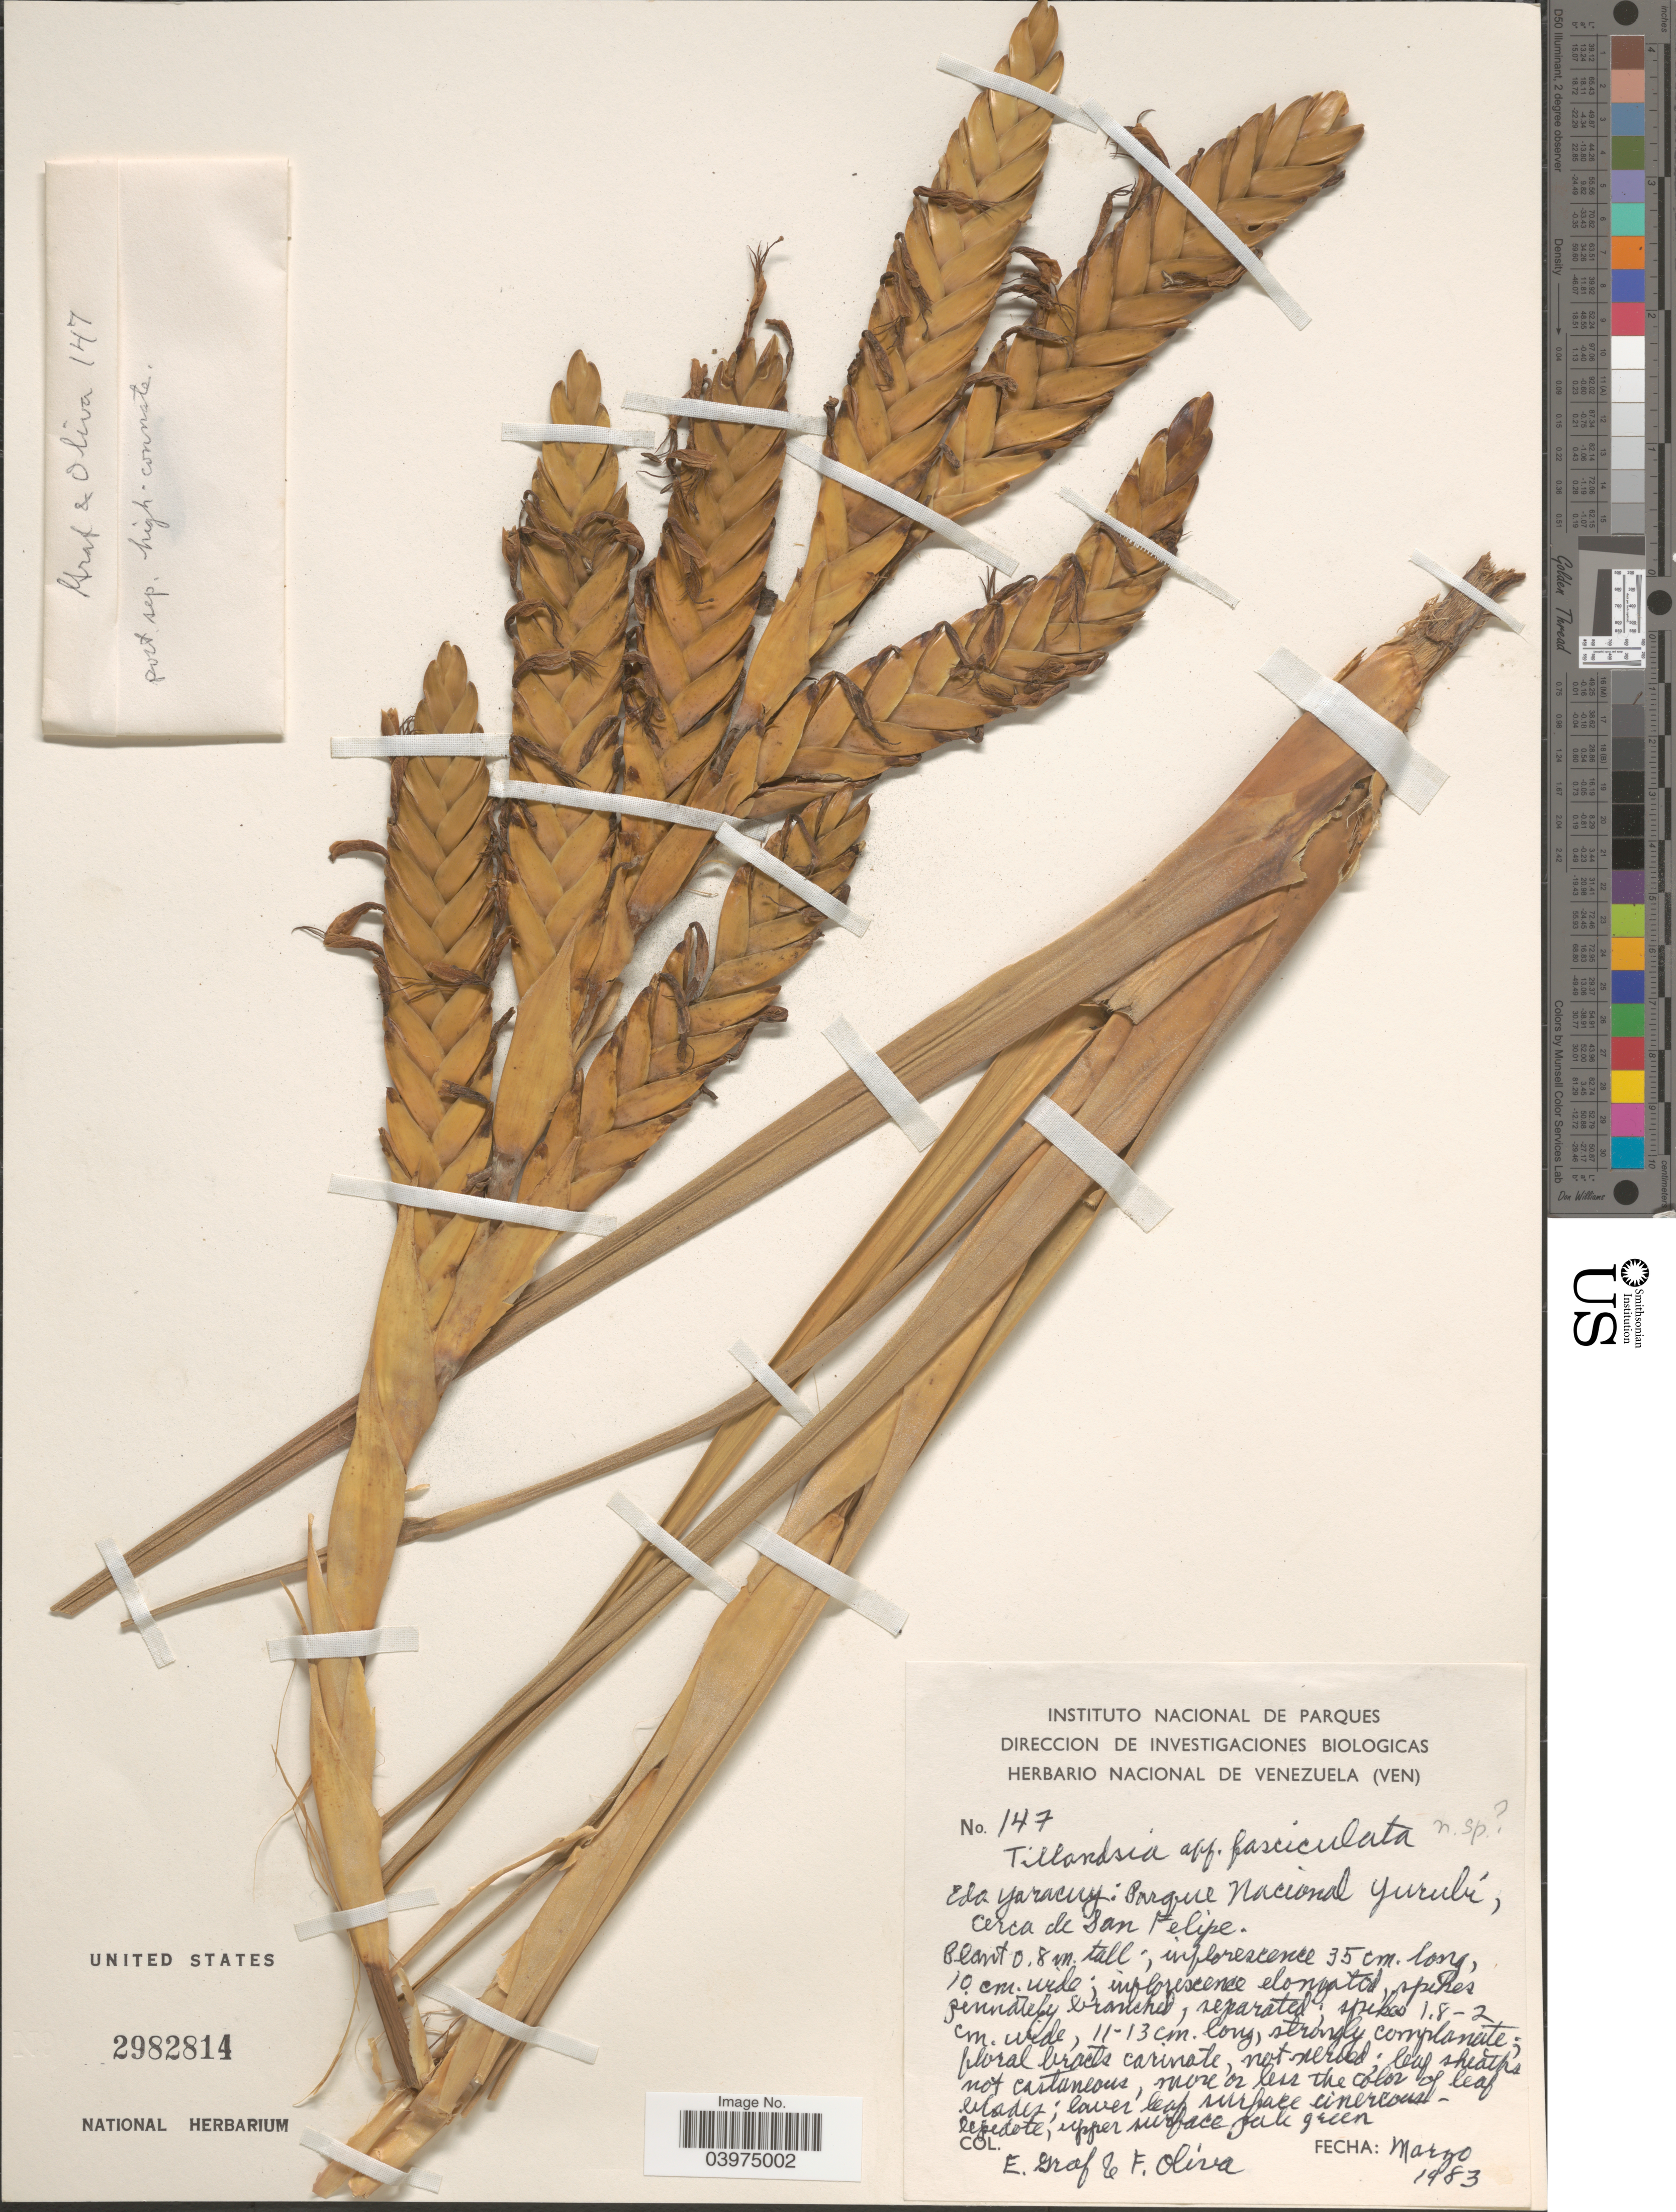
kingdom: Plantae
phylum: Tracheophyta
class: Liliopsida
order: Poales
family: Bromeliaceae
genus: Tillandsia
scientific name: Tillandsia sp.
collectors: E. Graf & F. Oliva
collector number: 147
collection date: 1983-03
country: Venezuela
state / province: Yaracuy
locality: Parque Nacional Yurubí, cerca de San Felipe.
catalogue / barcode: US 2982814